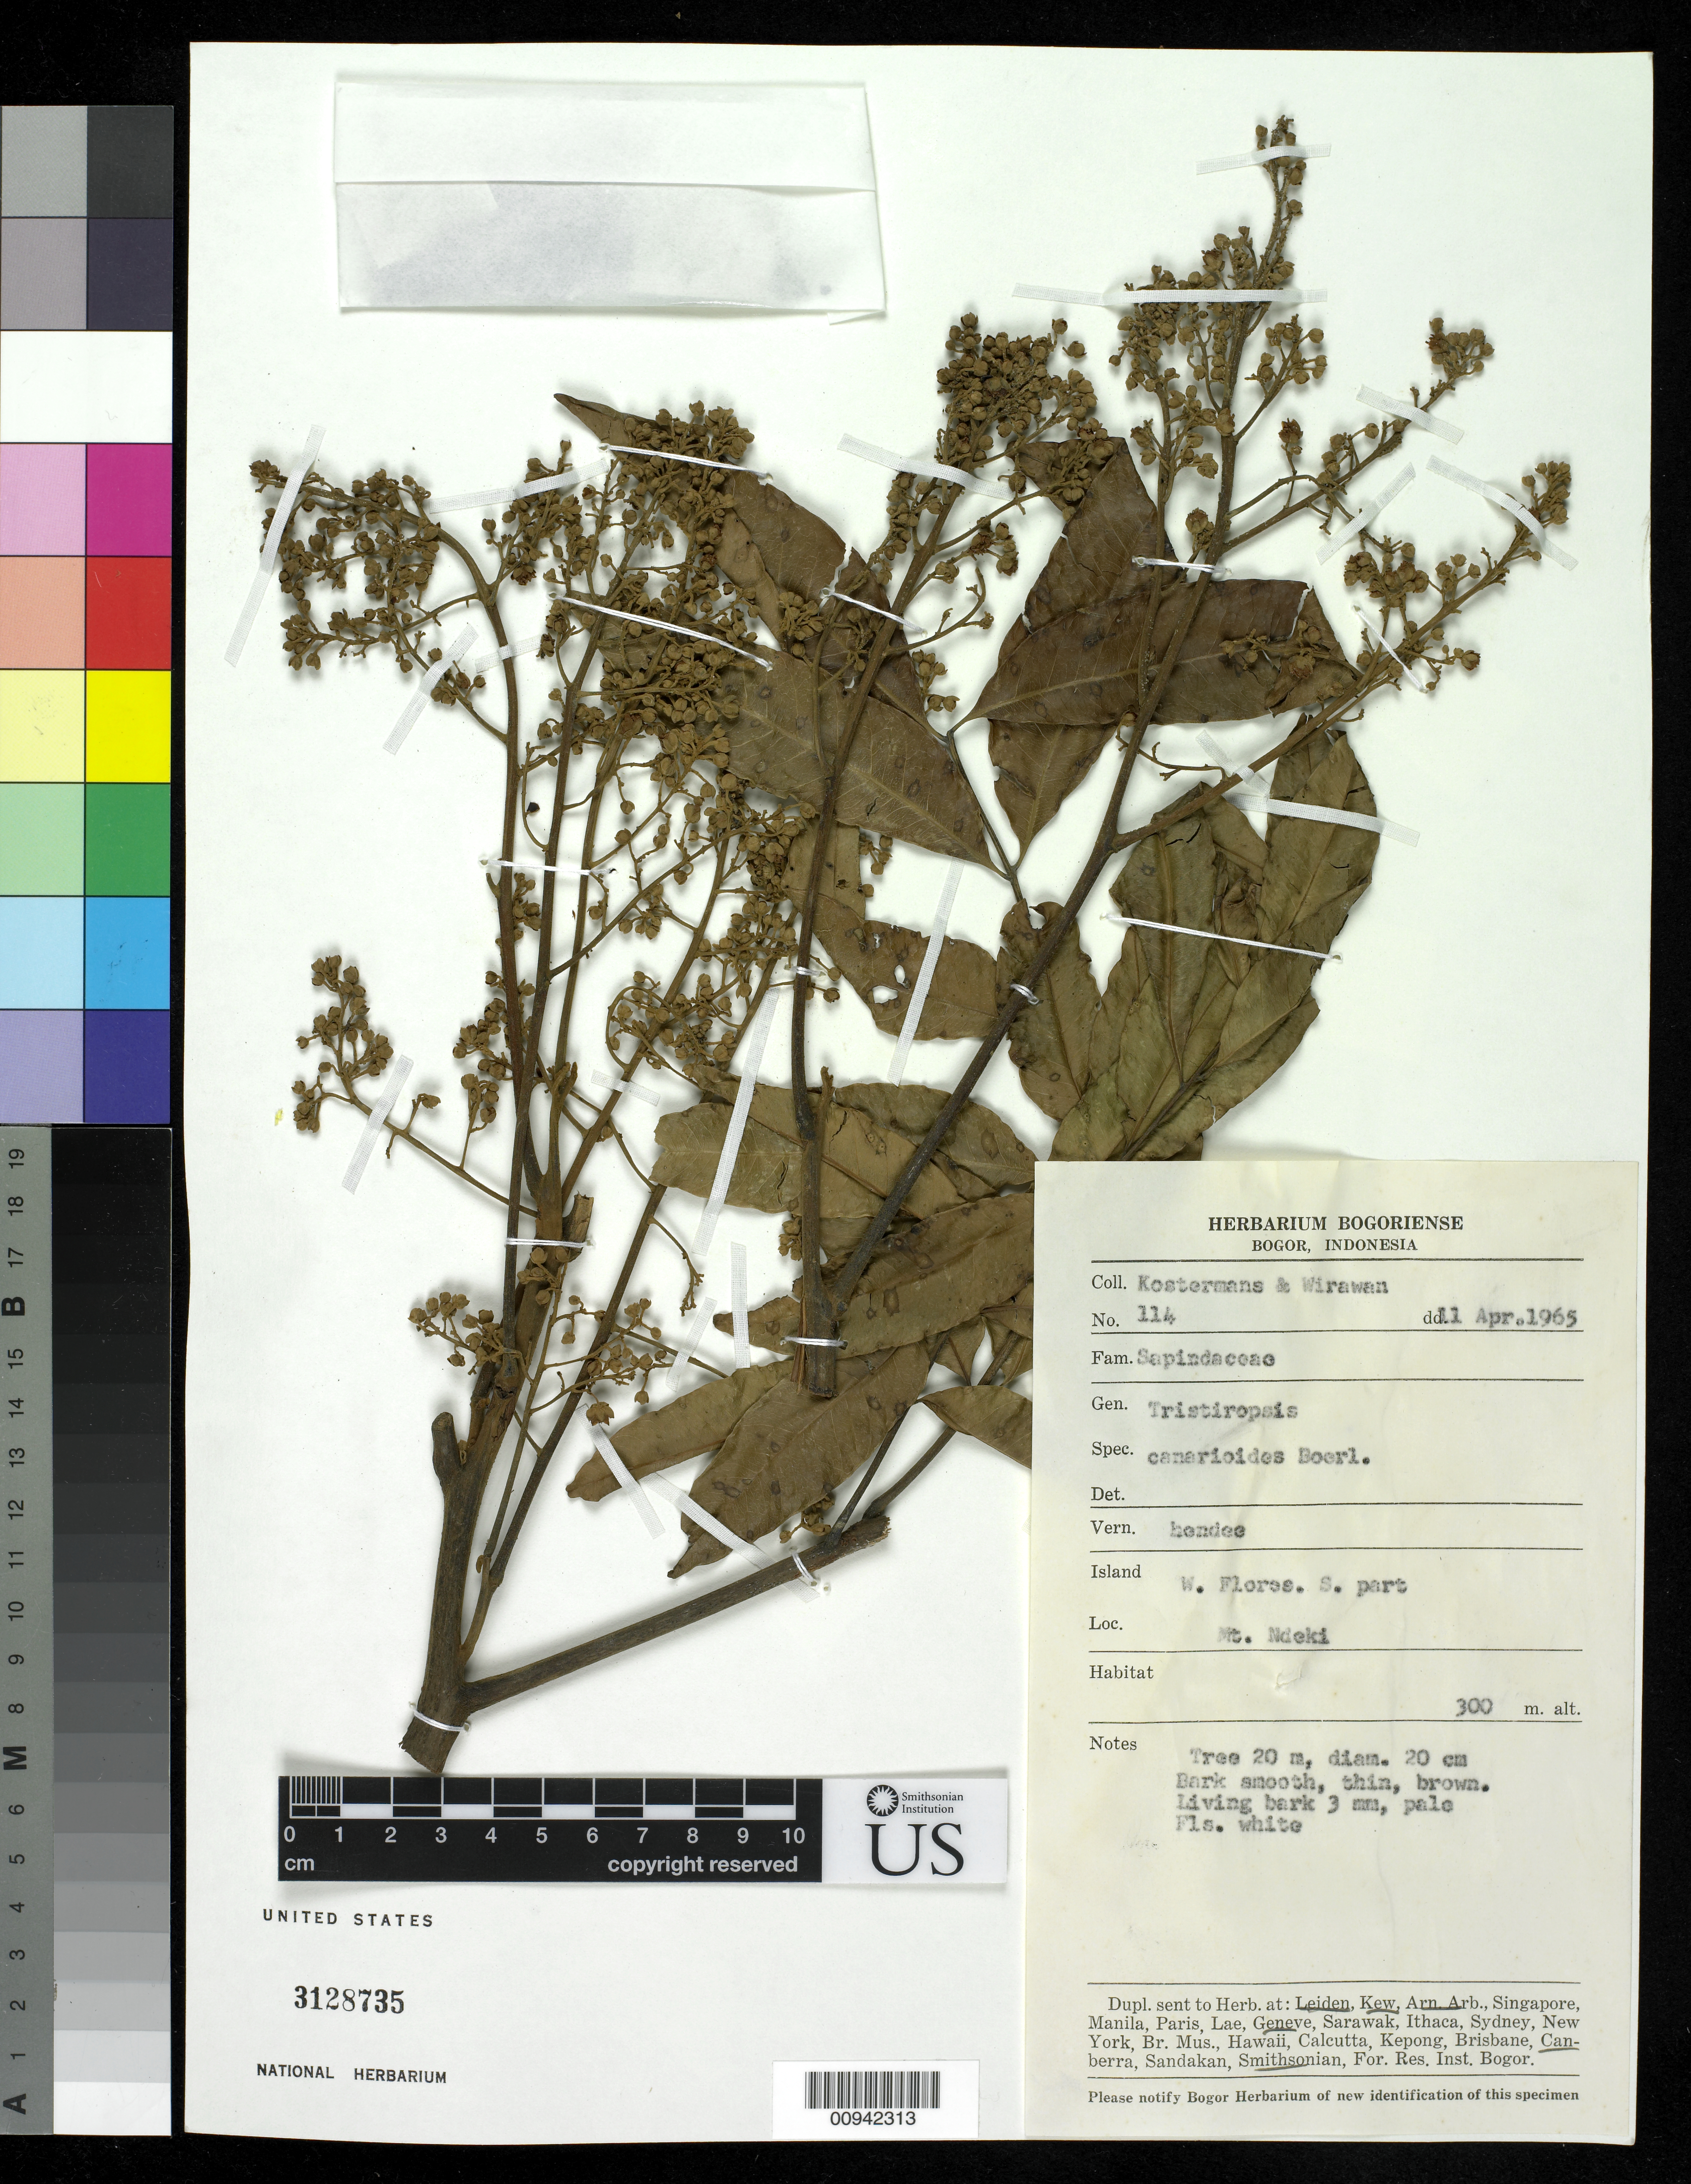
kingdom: Plantae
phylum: Tracheophyta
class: Magnoliopsida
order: Sapindales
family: Sapindaceae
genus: Tristiropsis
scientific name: Tristiropsis canarioides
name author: Valeton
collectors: A. J. G. Kostermans & N. Wirawan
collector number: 114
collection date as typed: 11 Apr 1965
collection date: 1965-04-11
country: Indonesia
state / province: Lesser Sunda Is.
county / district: East Nusa Tenggara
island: Flores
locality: Mt. Ndeki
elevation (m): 300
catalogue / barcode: US 3128735